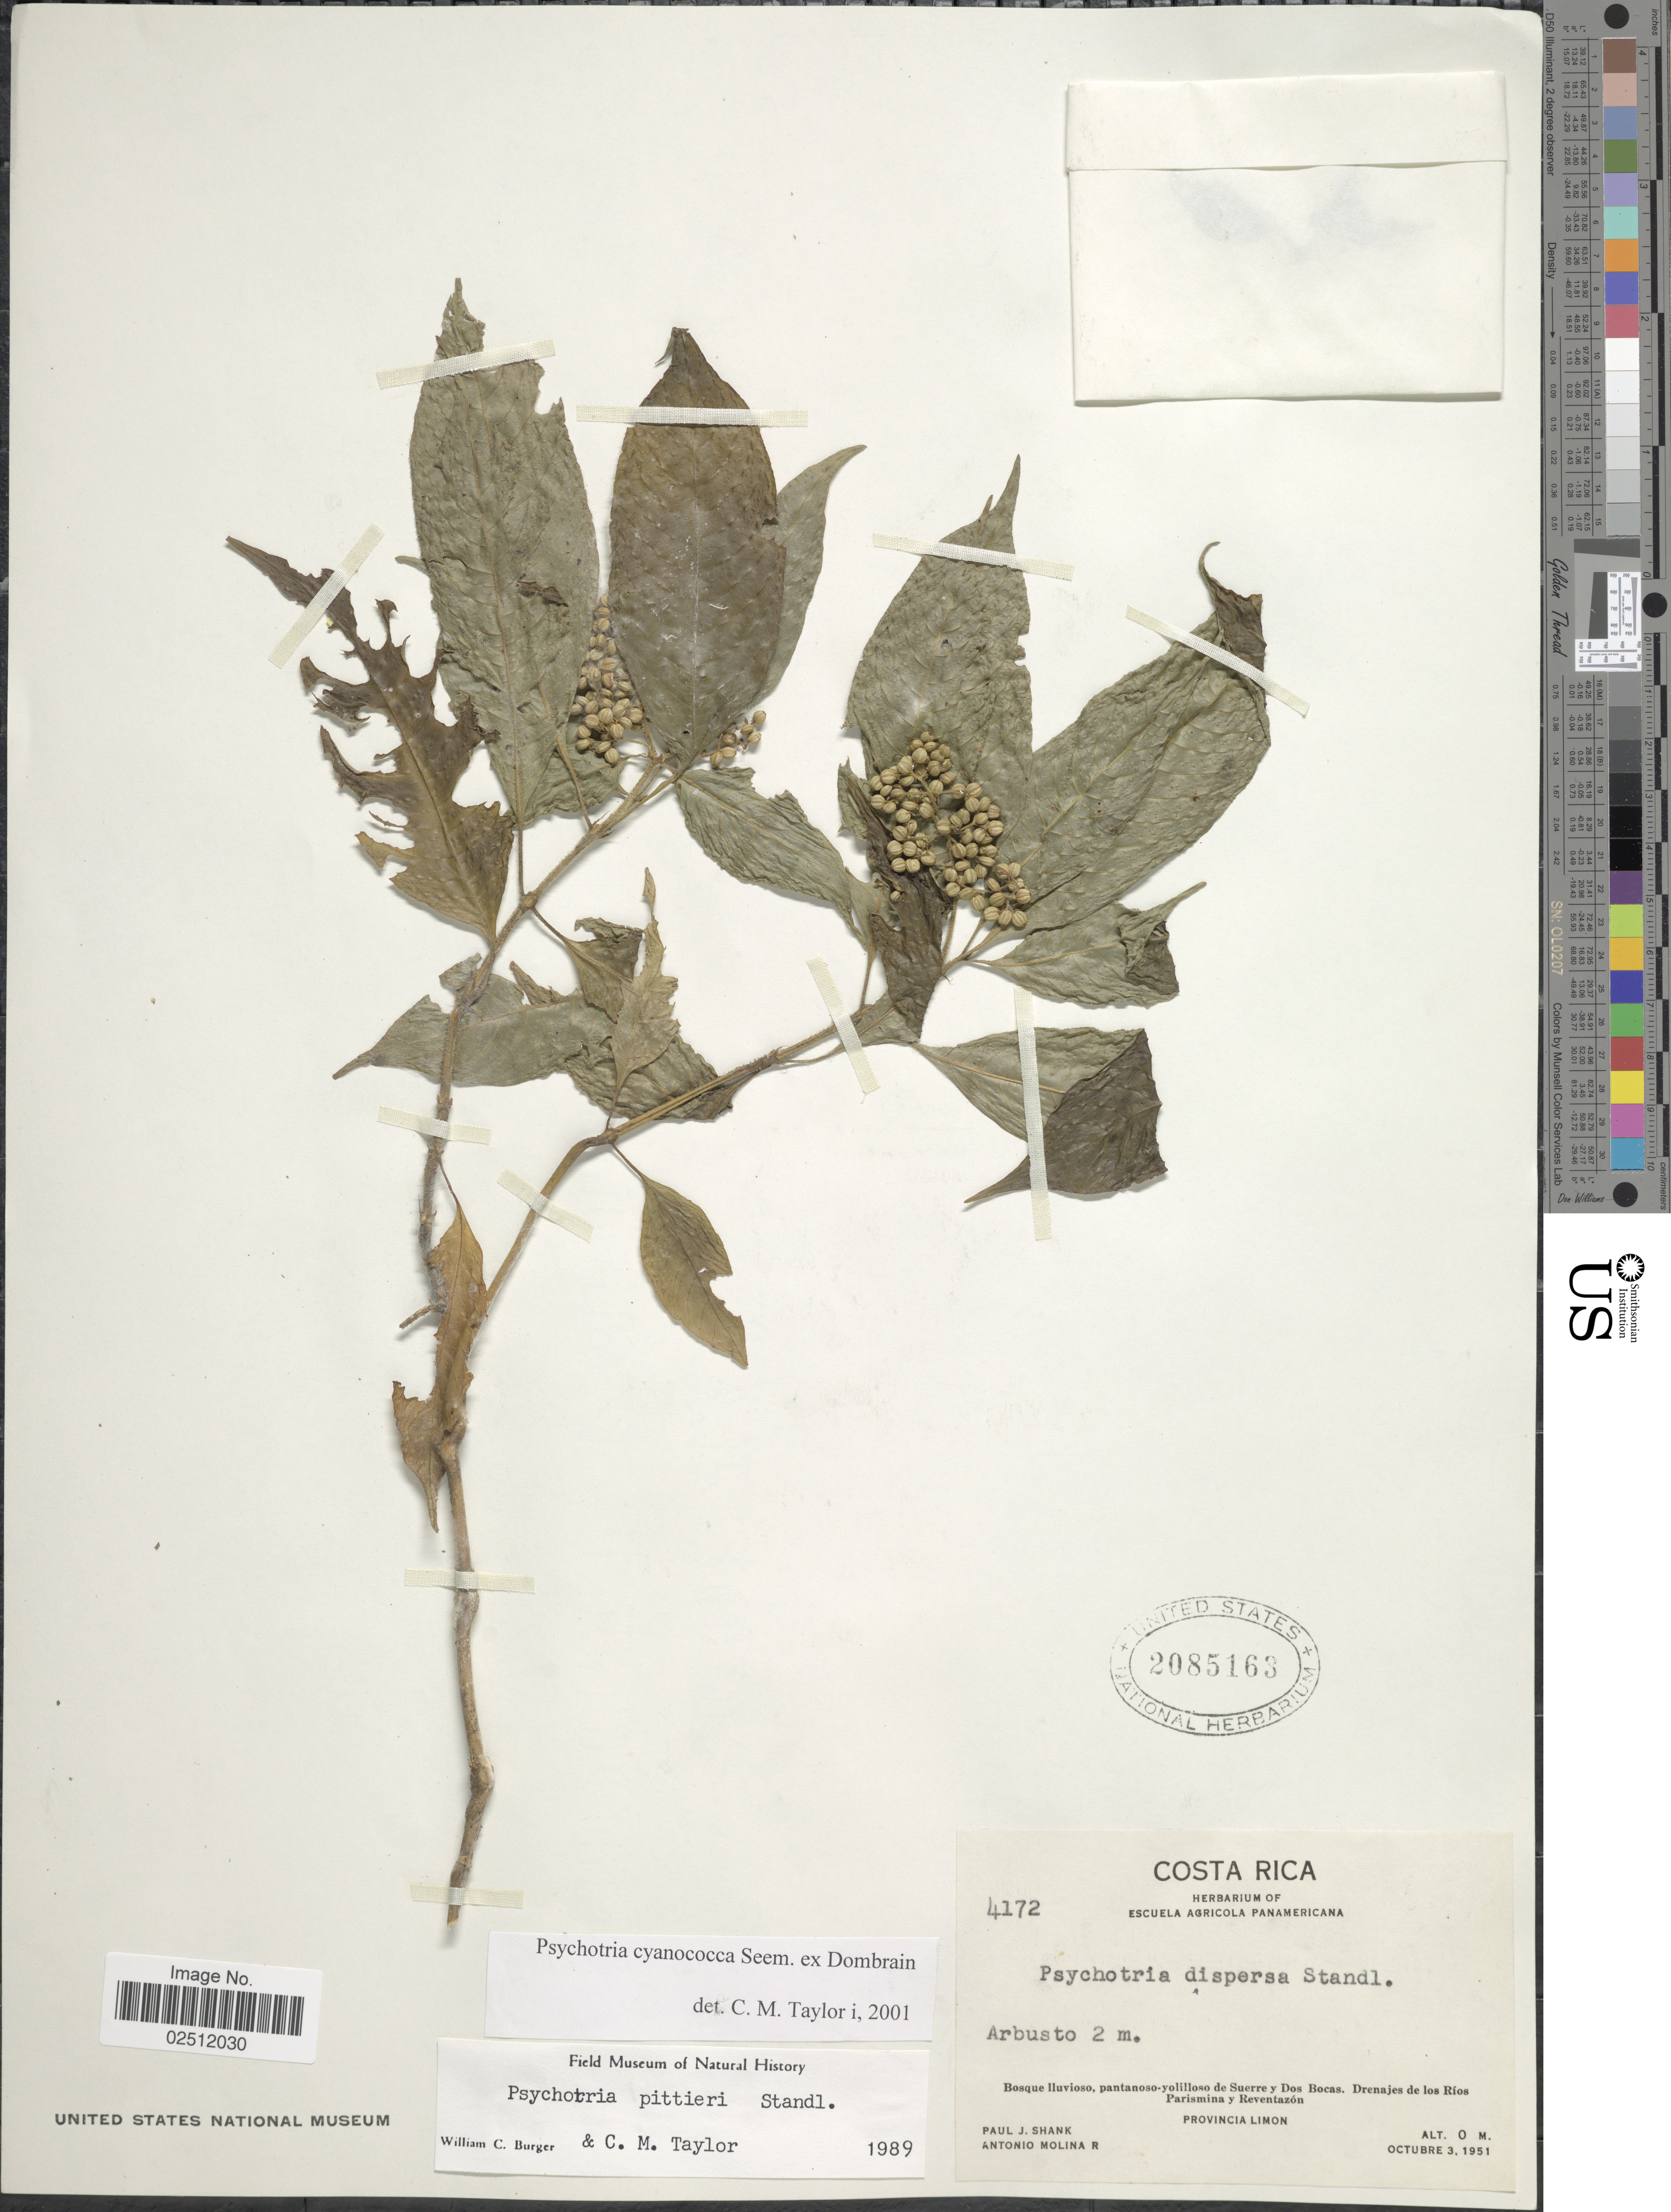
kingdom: Plantae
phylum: Tracheophyta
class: Magnoliopsida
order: Gentianales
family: Rubiaceae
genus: Psychotria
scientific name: Psychotria cyanococca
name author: Seem. ex Dombrain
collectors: P. J. Shank & A. Molina R.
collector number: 4172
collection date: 1951-10-03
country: Costa Rica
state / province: Limón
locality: Bosque lluvioso, pantanoso-yolilloso de Suerre y Dos Bocas. Drenajes de los Ríos Parismina y Revertazón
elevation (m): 0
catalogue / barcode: US 2085163